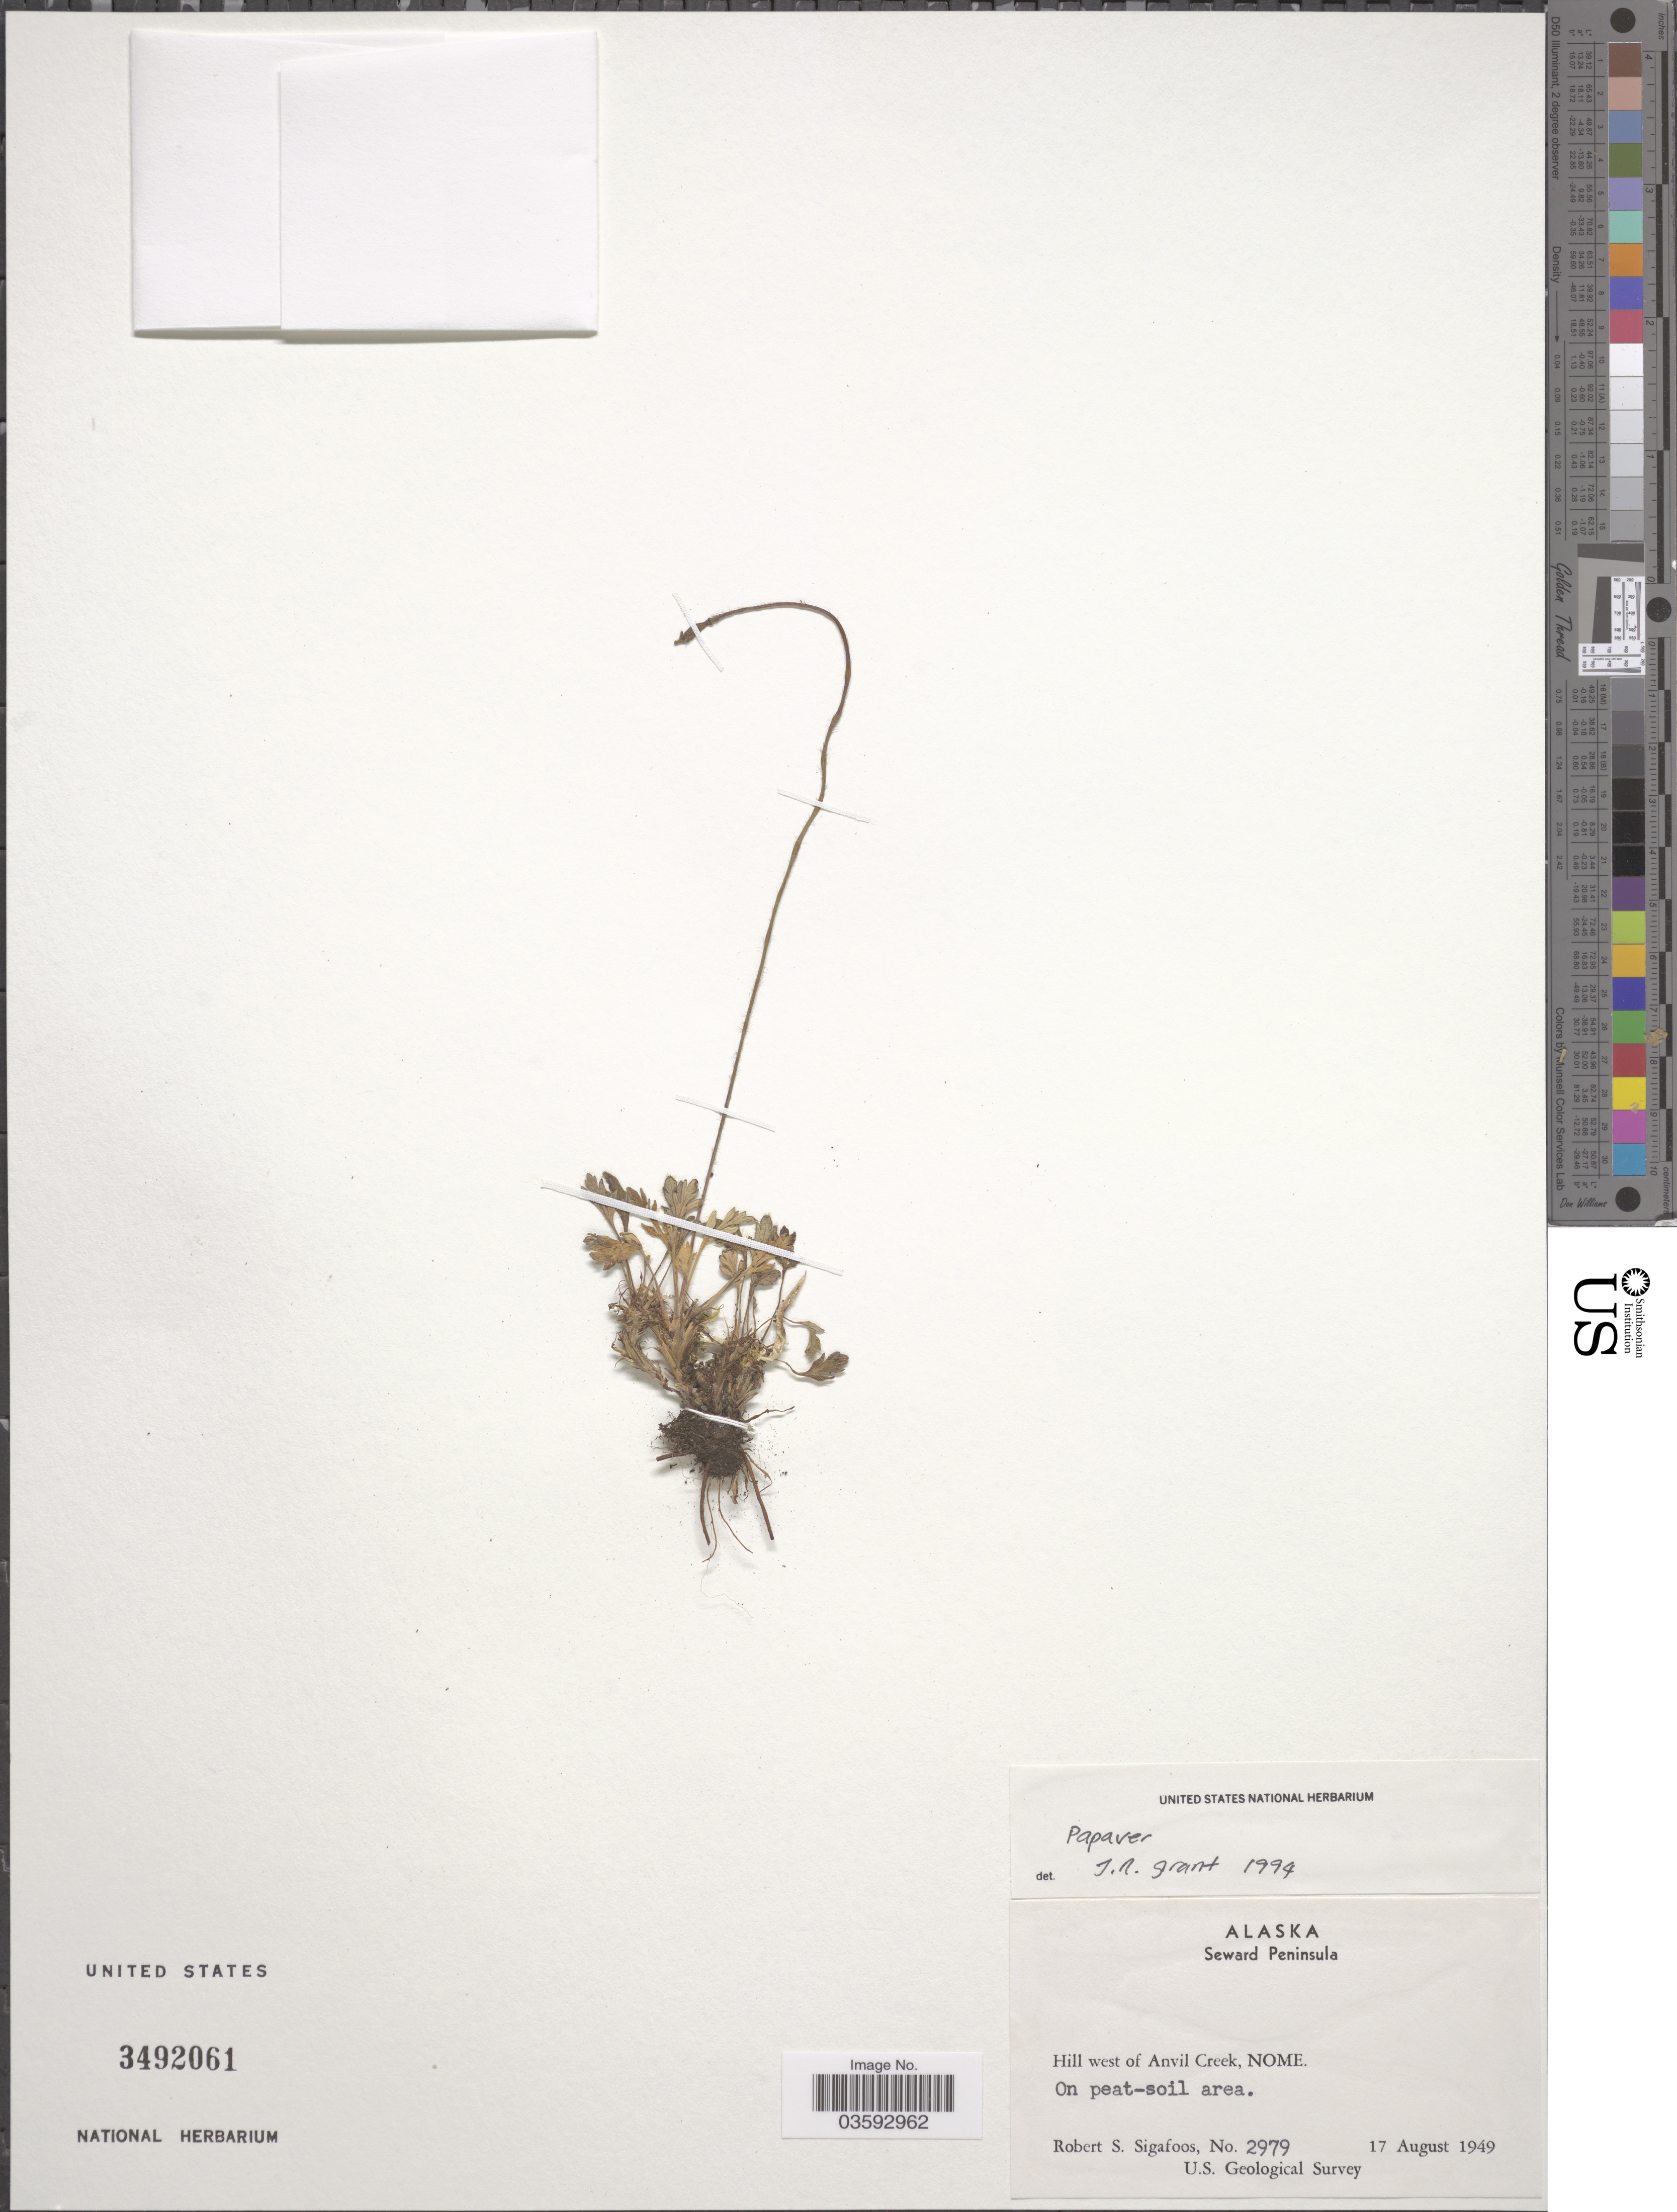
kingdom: Plantae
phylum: Tracheophyta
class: Magnoliopsida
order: Ranunculales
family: Papaveraceae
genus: Papaver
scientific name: Papaver sp.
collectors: R. Sigafoos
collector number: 2979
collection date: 1949-08-17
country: United States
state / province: Alaska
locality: Seward Peninsula. Hill west of Anvil Creek, Nome.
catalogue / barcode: US 3492061